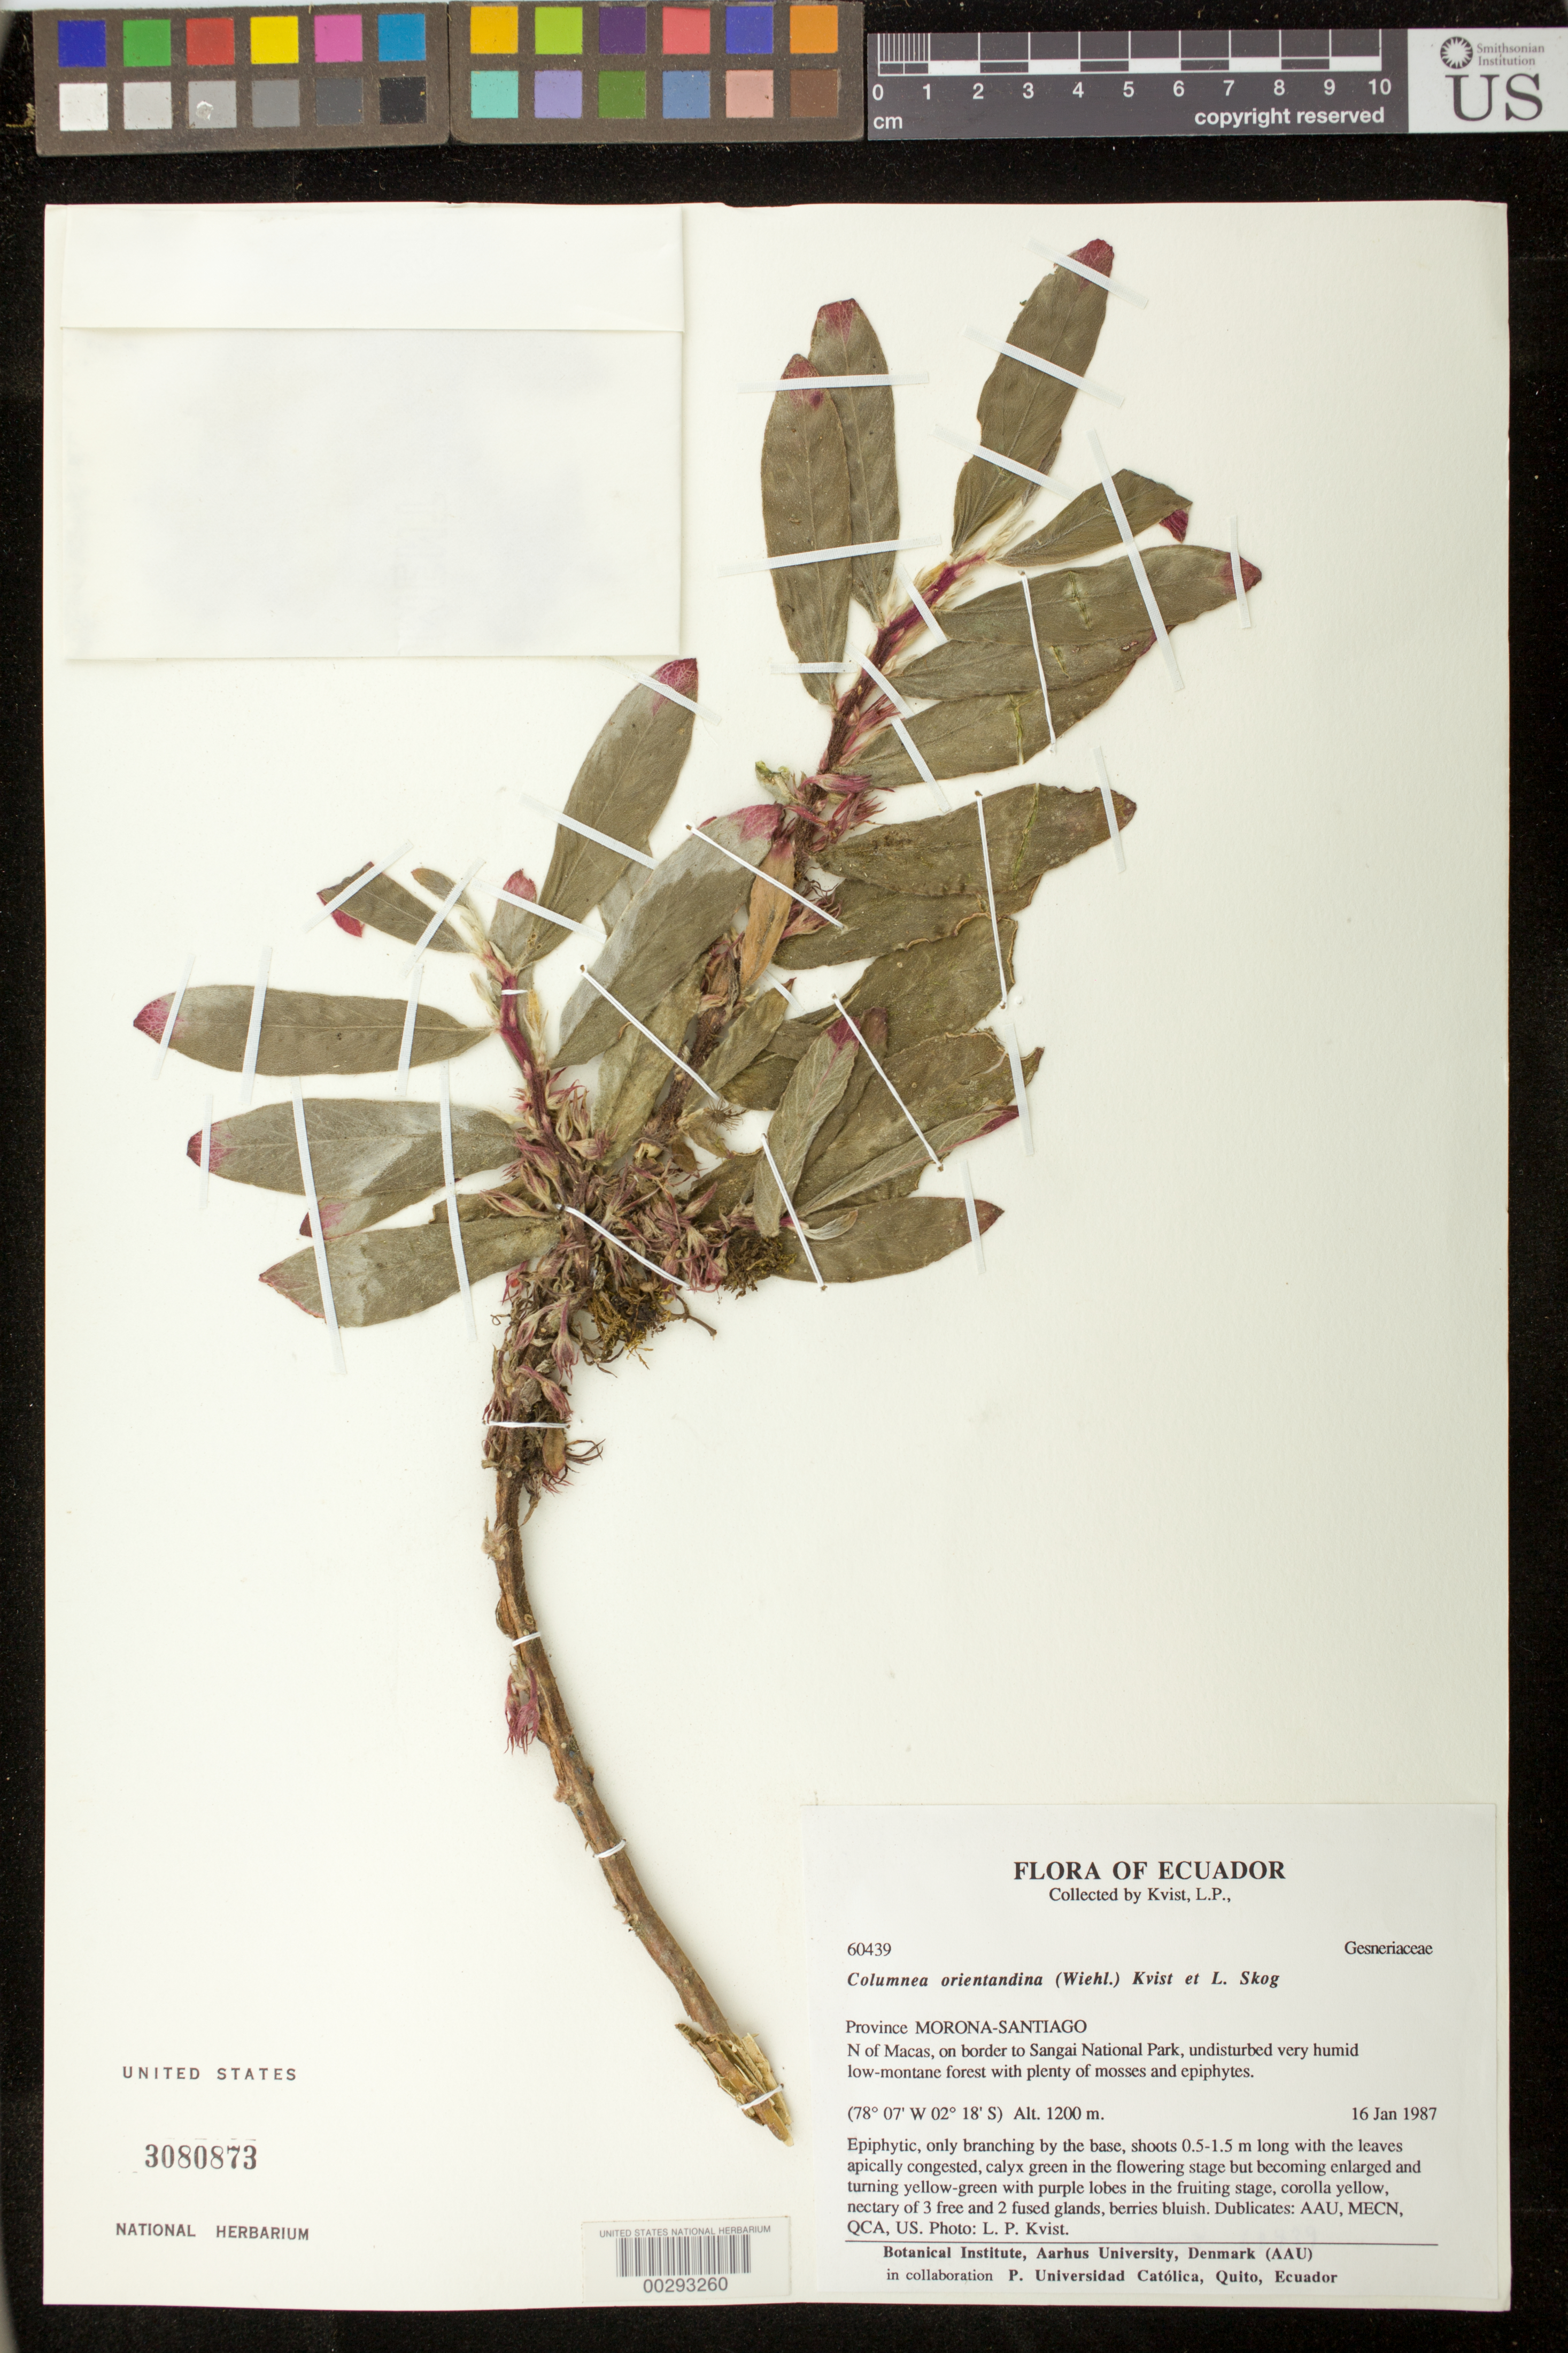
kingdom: Plantae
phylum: Tracheophyta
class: Magnoliopsida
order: Lamiales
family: Gesneriaceae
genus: Columnea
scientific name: Columnea orientandina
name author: (Wiehler) L.P. Kvist & L.E. Skog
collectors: L. P. Kvist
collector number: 60439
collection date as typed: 16 Jan 1987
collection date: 1987-01-16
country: Ecuador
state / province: Morona-Santiago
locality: N of Macas, on border to Sangay National Park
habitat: Undisturbed very humid low montane forest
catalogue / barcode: US 3080873